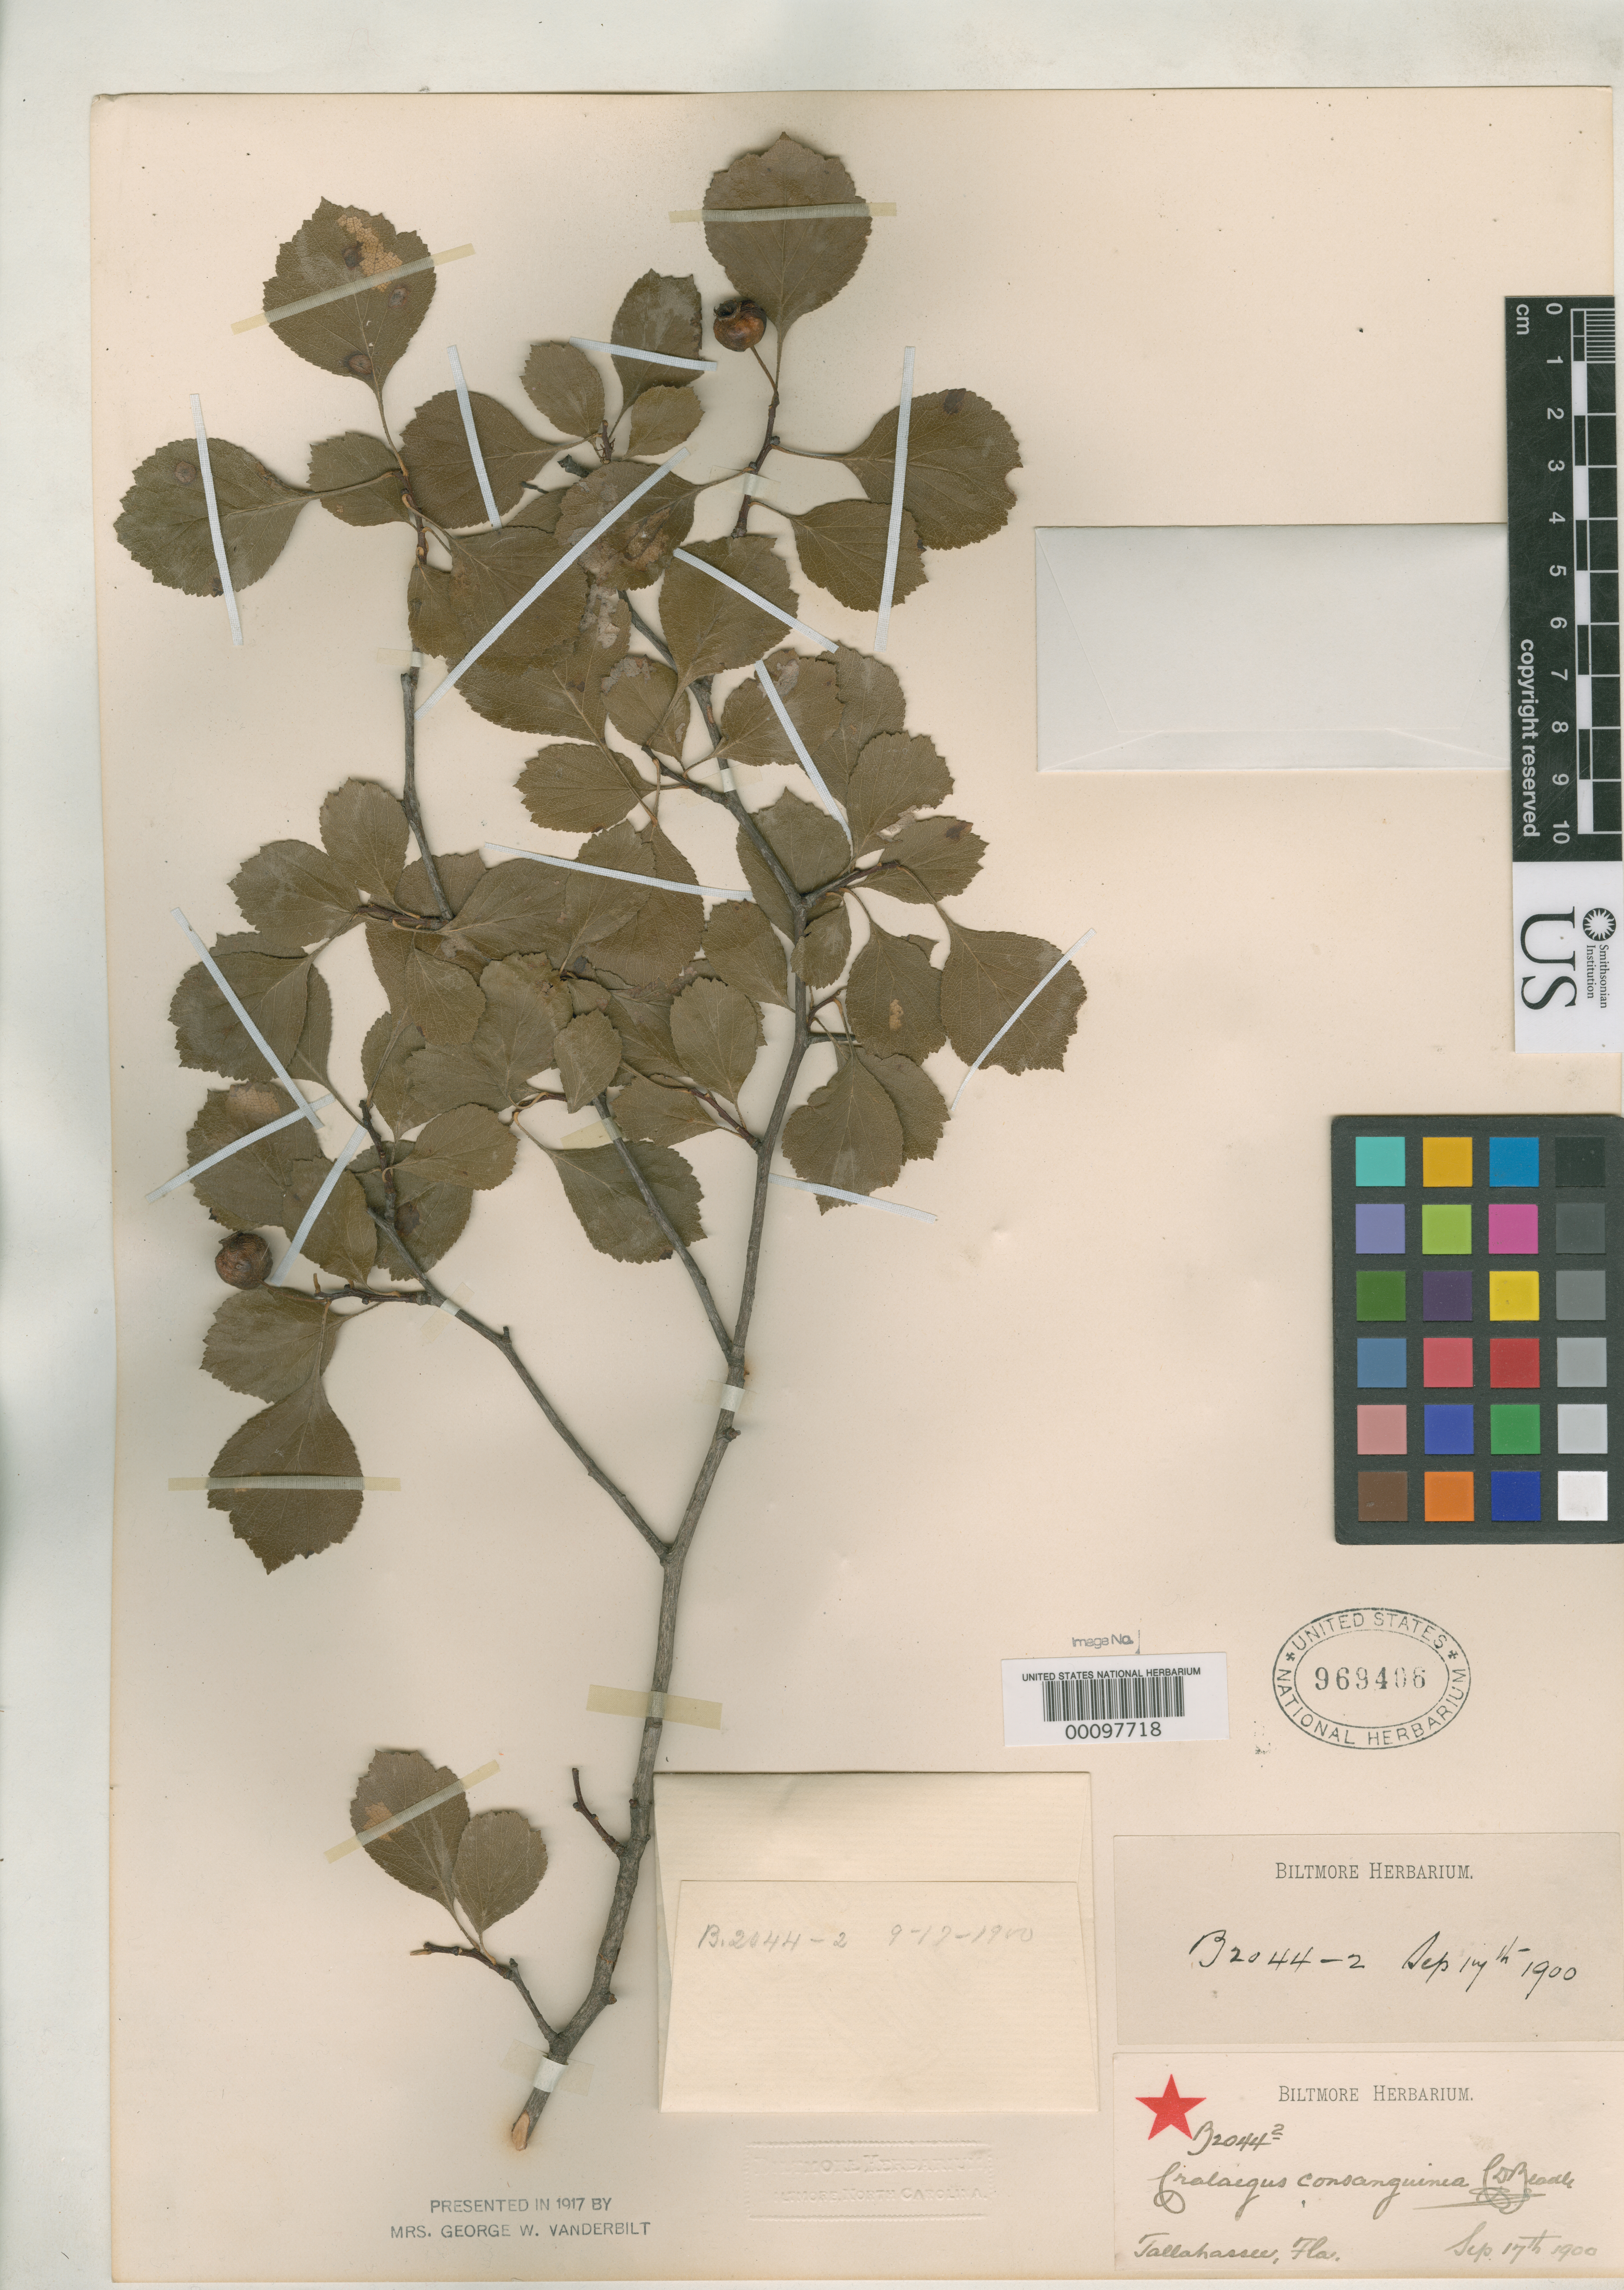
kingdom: Plantae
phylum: Tracheophyta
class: Magnoliopsida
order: Rosales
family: Rosaceae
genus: Crataegus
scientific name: Crataegus consanguinea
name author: Beadle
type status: Type Collection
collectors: ex herb. Biltmore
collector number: B 2044(2)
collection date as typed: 17 Sep 1900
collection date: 1900-09-17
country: United States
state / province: Florida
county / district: Leon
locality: East of Tallahassee.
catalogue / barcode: US 969406